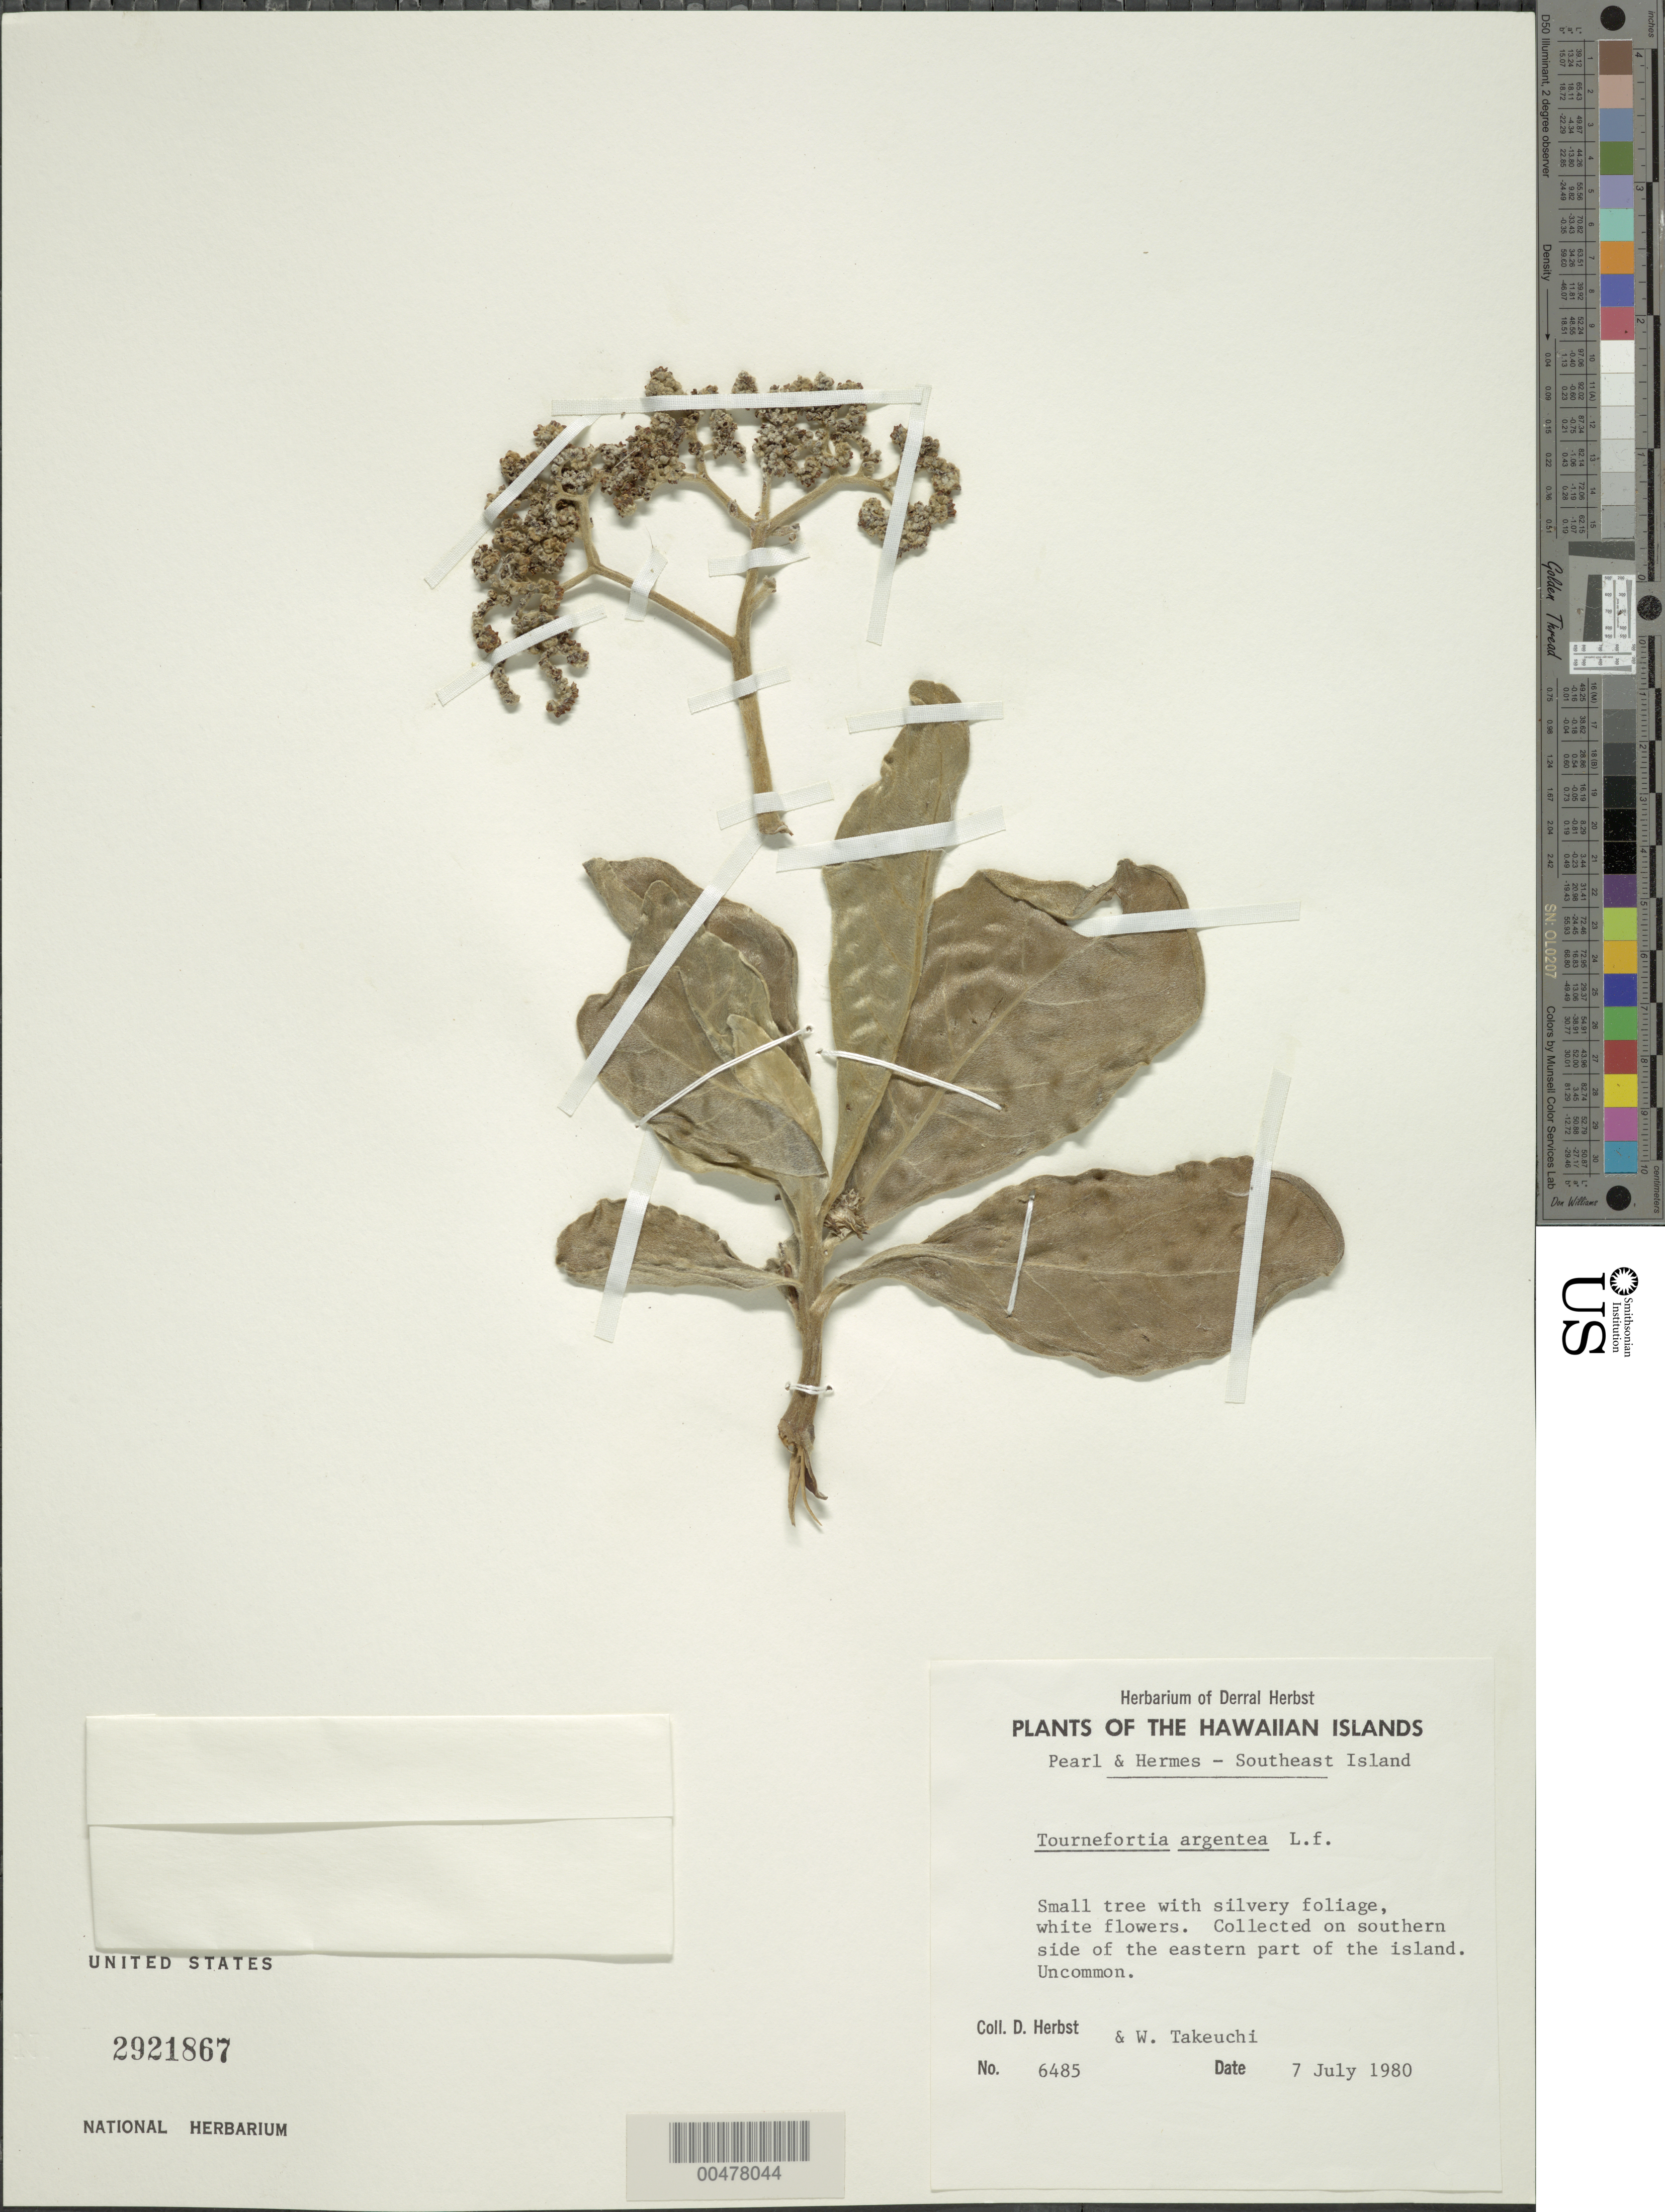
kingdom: Plantae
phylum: Tracheophyta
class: Magnoliopsida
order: Boraginales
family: Heliotropiaceae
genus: Heliotropium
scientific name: Heliotropium arboreum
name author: (Blanco) Mabberley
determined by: Wagner, W. L., (BOT), Smithsonian Institution - National Museum of Natural History (UNITED STATES)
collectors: D. R. Herbst & W. N. Takeuchi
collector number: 6485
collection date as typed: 7 Jul 1980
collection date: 1980-07-07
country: United States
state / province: Hawaii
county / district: Honolulu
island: Pearl and Hermes Atoll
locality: Southeast Islet, S side of E part of island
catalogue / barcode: US 2921867